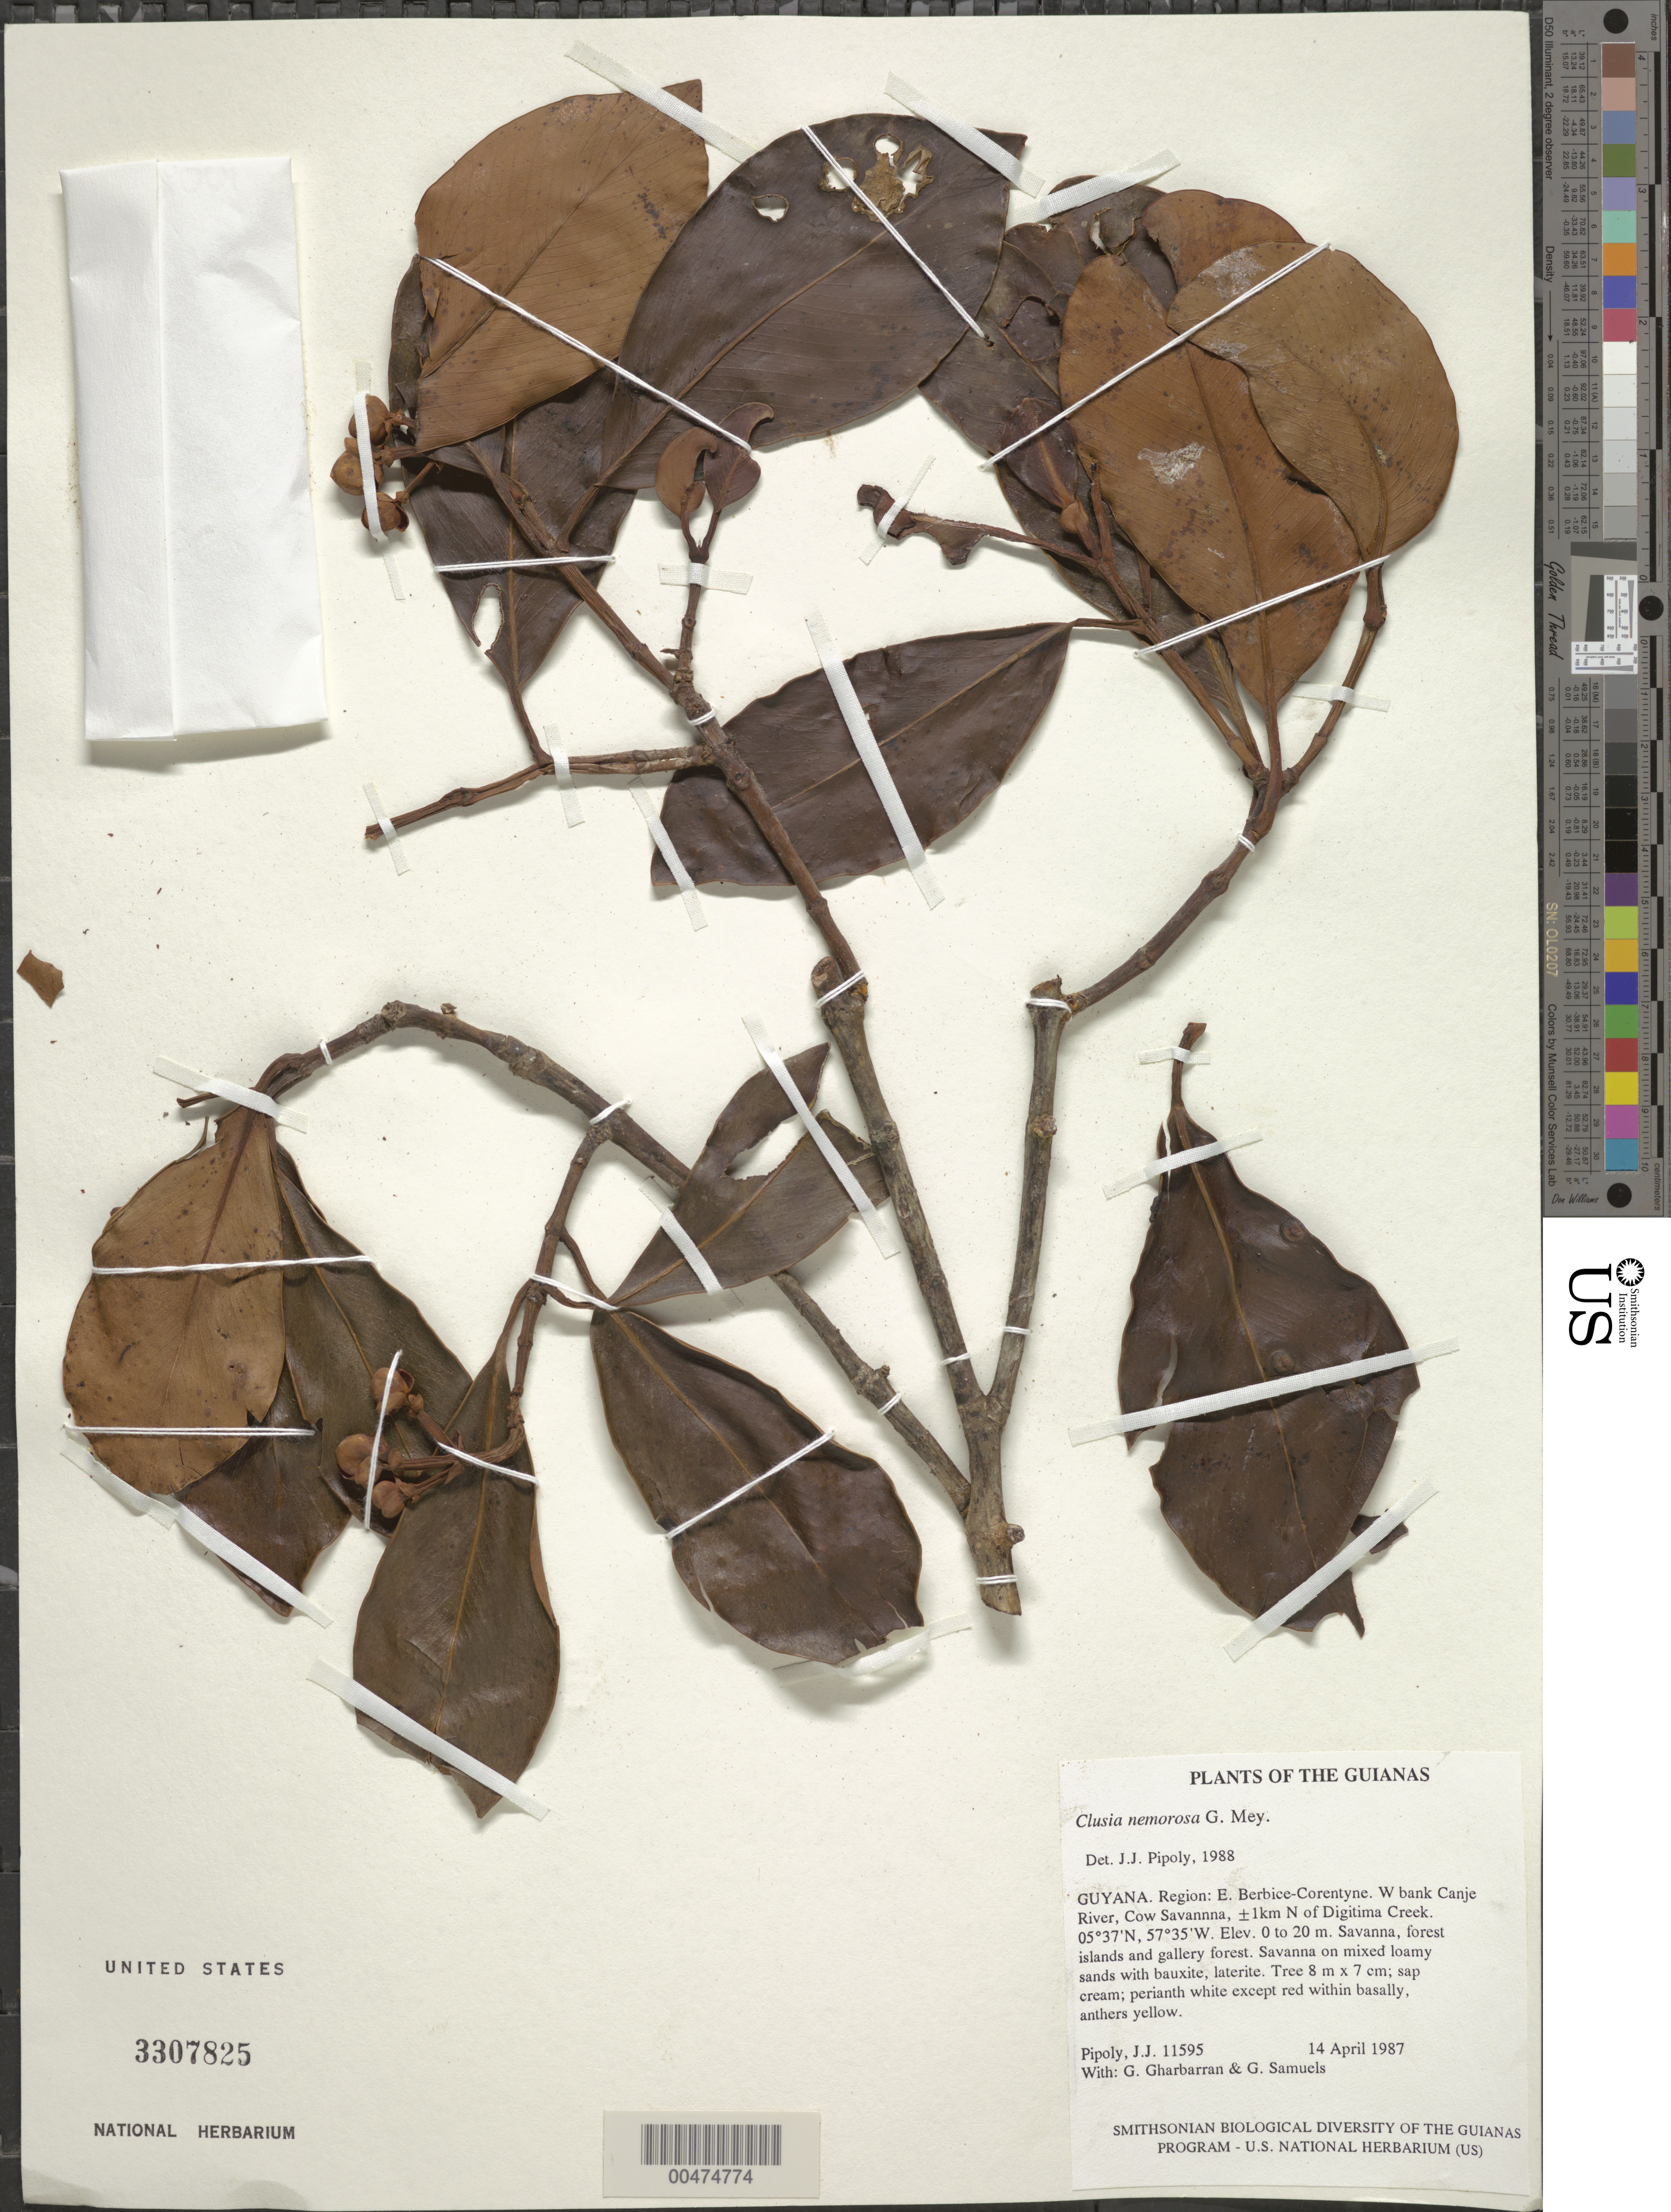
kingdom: Plantae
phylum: Tracheophyta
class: Magnoliopsida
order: Malpighiales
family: Clusiaceae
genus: Clusia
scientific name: Clusia nemorosa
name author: G. Mey.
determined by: Pipoly, J. J., III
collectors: J. J. Pipoly, G. Gharbarran & G. Samuels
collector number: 11595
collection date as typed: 14 April 1987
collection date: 1987-04-14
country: Guyana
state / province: E. Berbice-Corentyne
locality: W bank Canje River, Cow Savanna, ±1km N of Digitima Creek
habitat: Savanna, forest islands and gallery forest. Savanna on mixed loamy sands with bauxite, laterite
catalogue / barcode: US 3307825